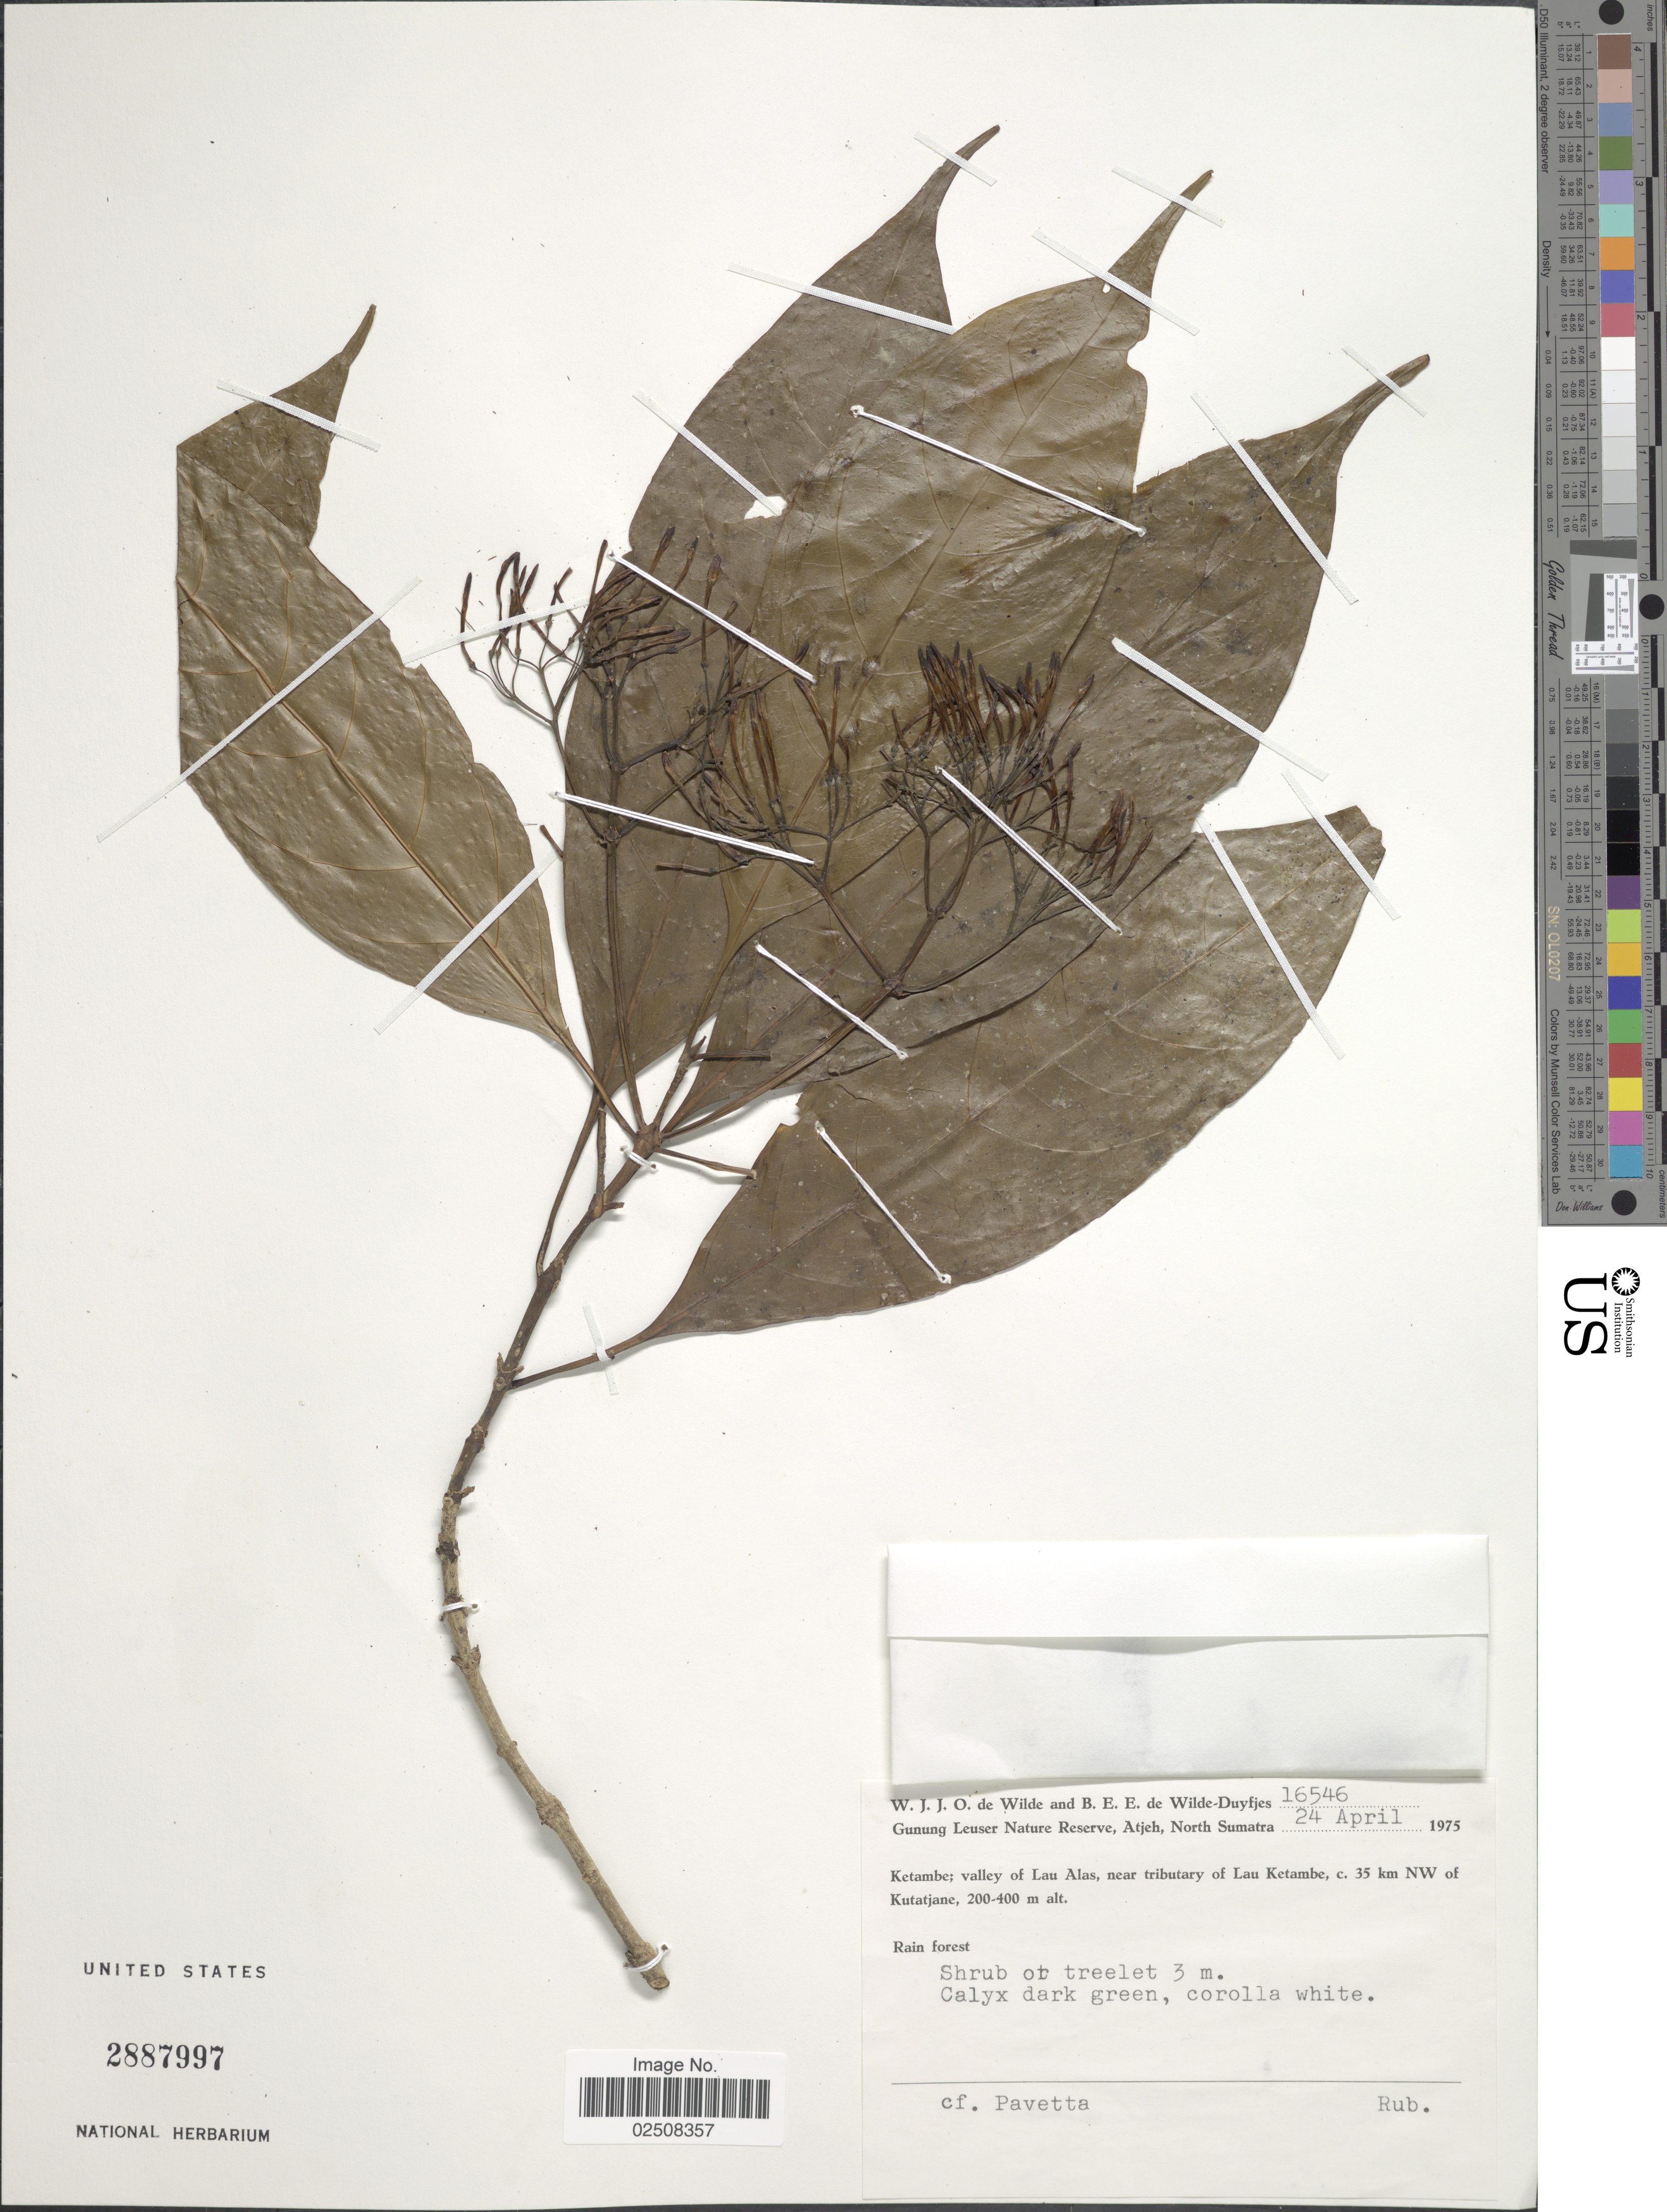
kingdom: Plantae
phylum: Tracheophyta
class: Magnoliopsida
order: Gentianales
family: Rubiaceae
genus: Pavetta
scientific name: Pavetta sp.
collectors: W. J. de Wilde & B. E. de Wilde-Duyfjes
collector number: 16546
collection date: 1975-04-24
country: Indonesia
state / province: Sumatra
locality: Gunung Leuser Nature Reserve, Atjeh, North Sumatra, Ketambe; valley of Lau Alas, near tributary of Lau Ketambe, c. 35 km NW of Kutatjane, Rain forest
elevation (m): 200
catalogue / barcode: US 2887997